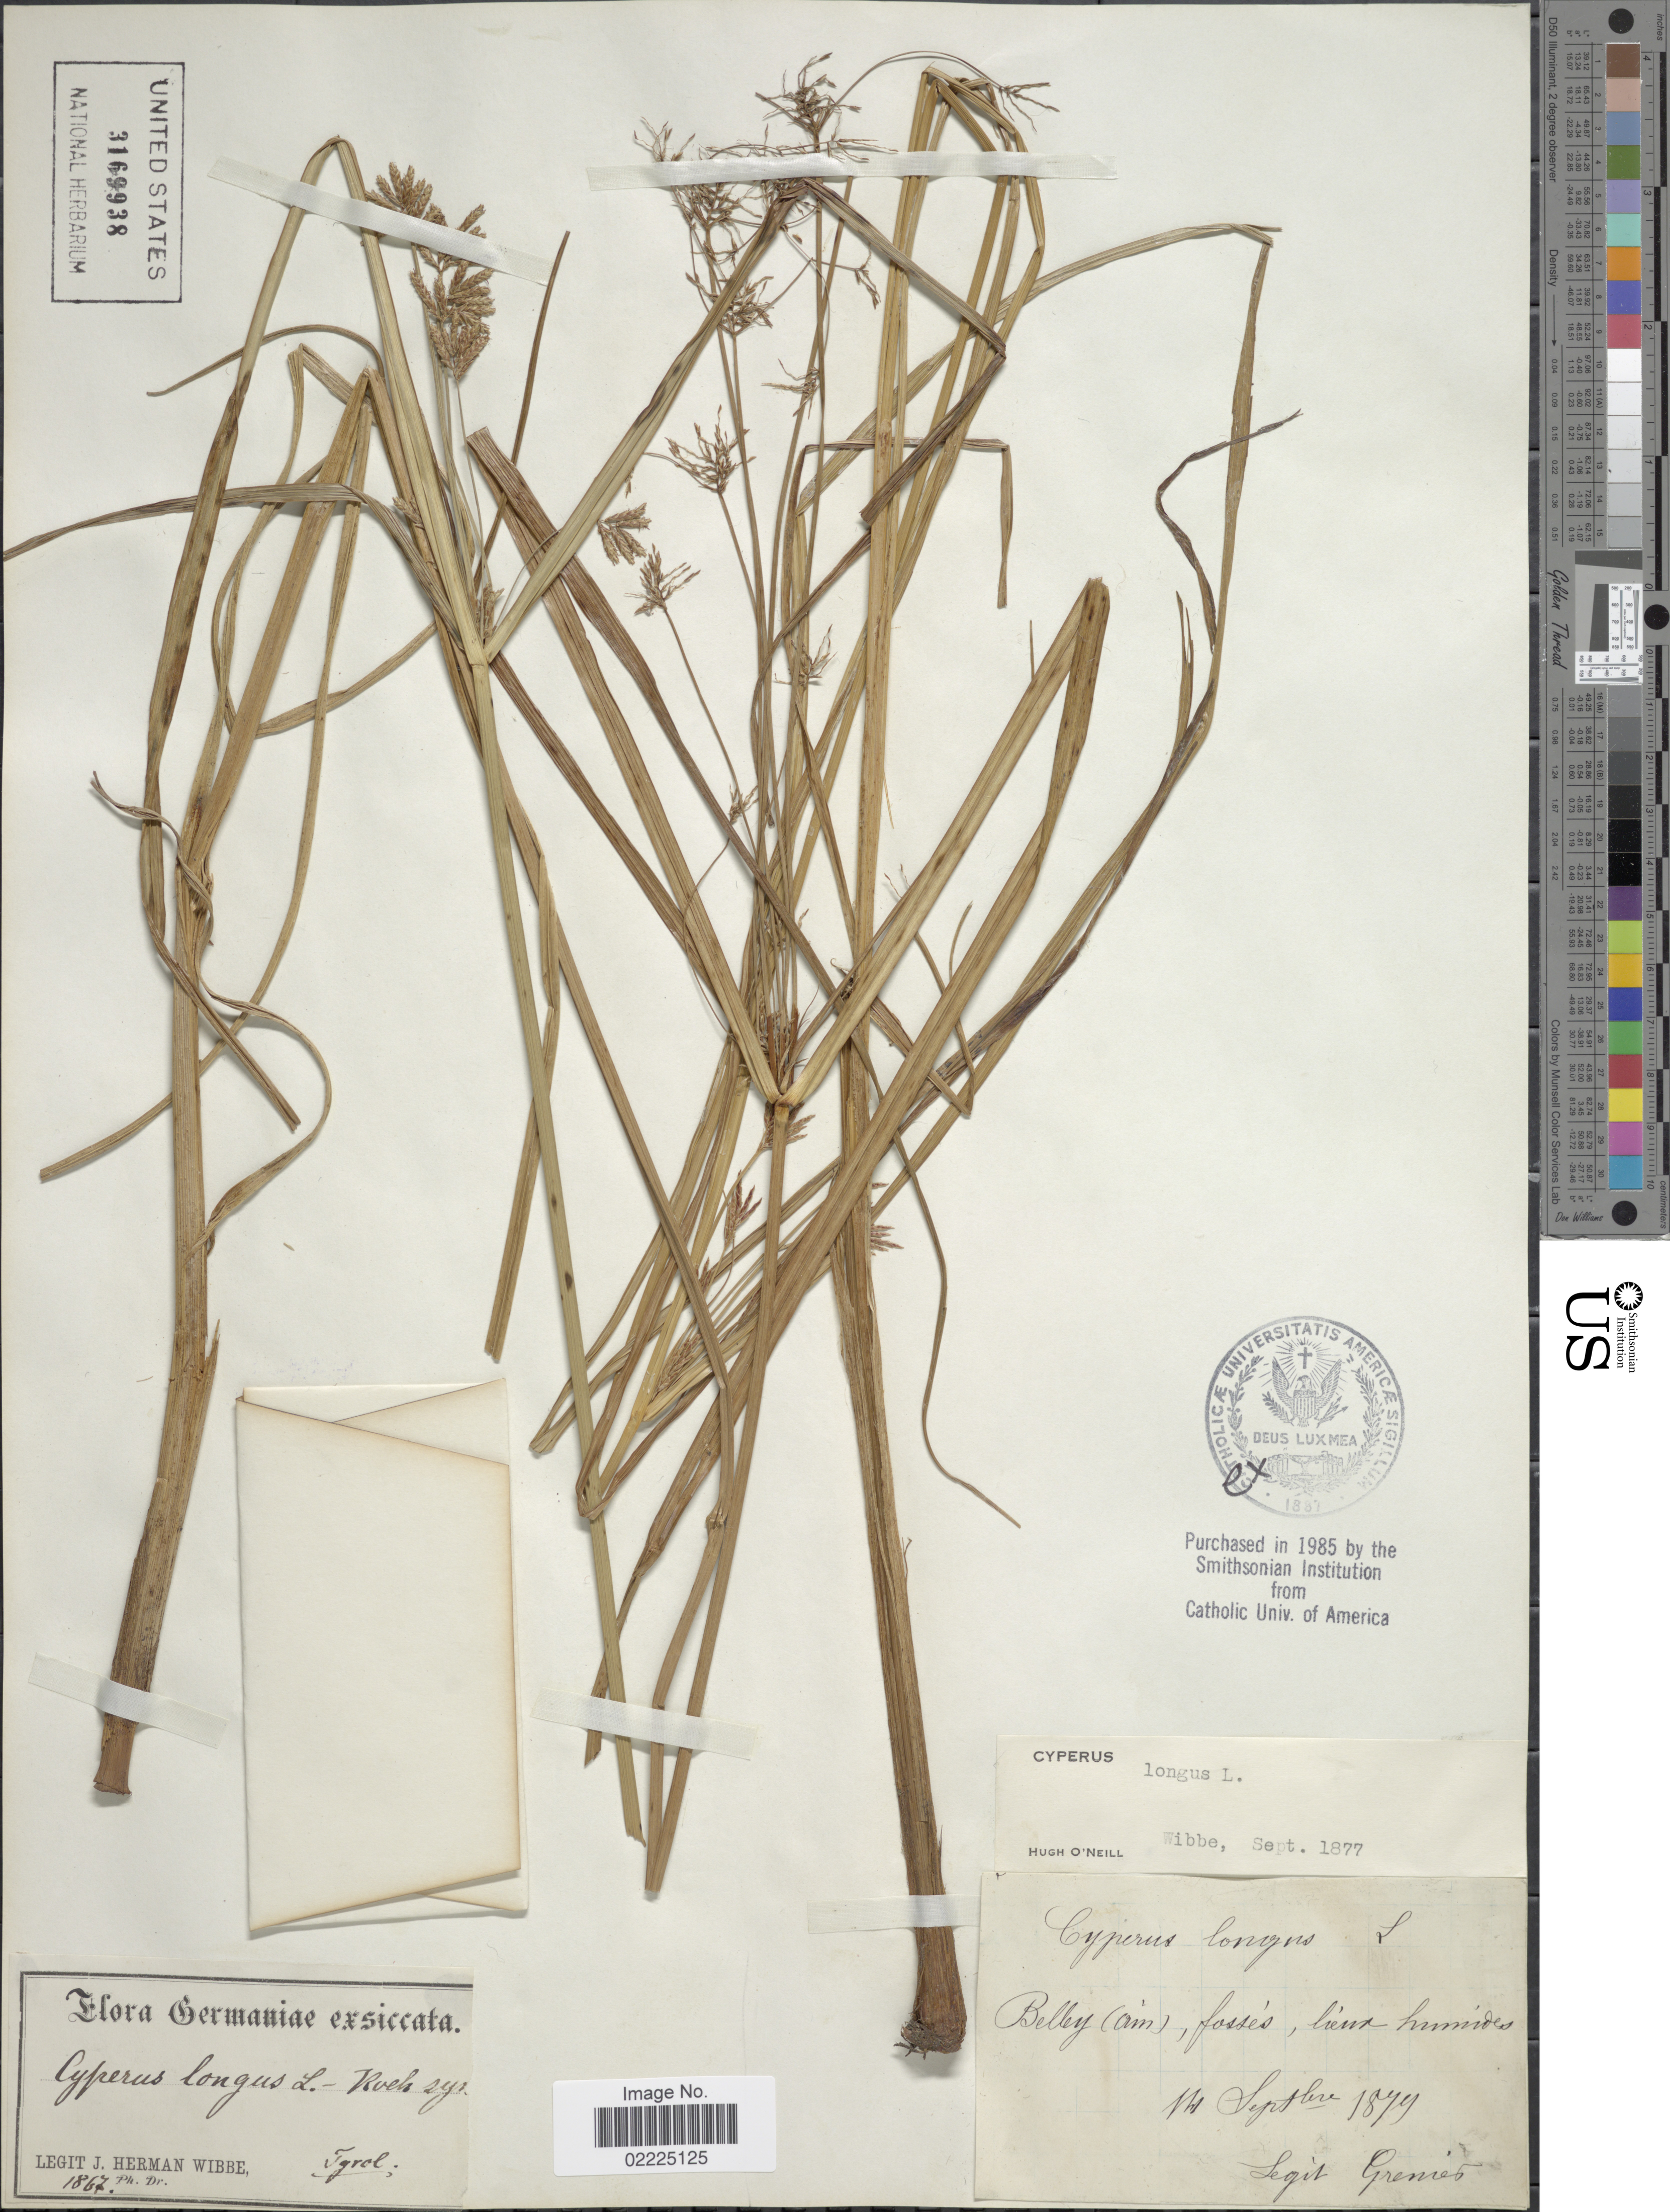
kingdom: Plantae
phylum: Tracheophyta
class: Liliopsida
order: Poales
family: Cyperaceae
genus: Cyperus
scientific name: Cyperus longus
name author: L.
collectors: J. Wibbe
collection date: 1867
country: Austria / Italy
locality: Tyrol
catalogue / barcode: US 3169938